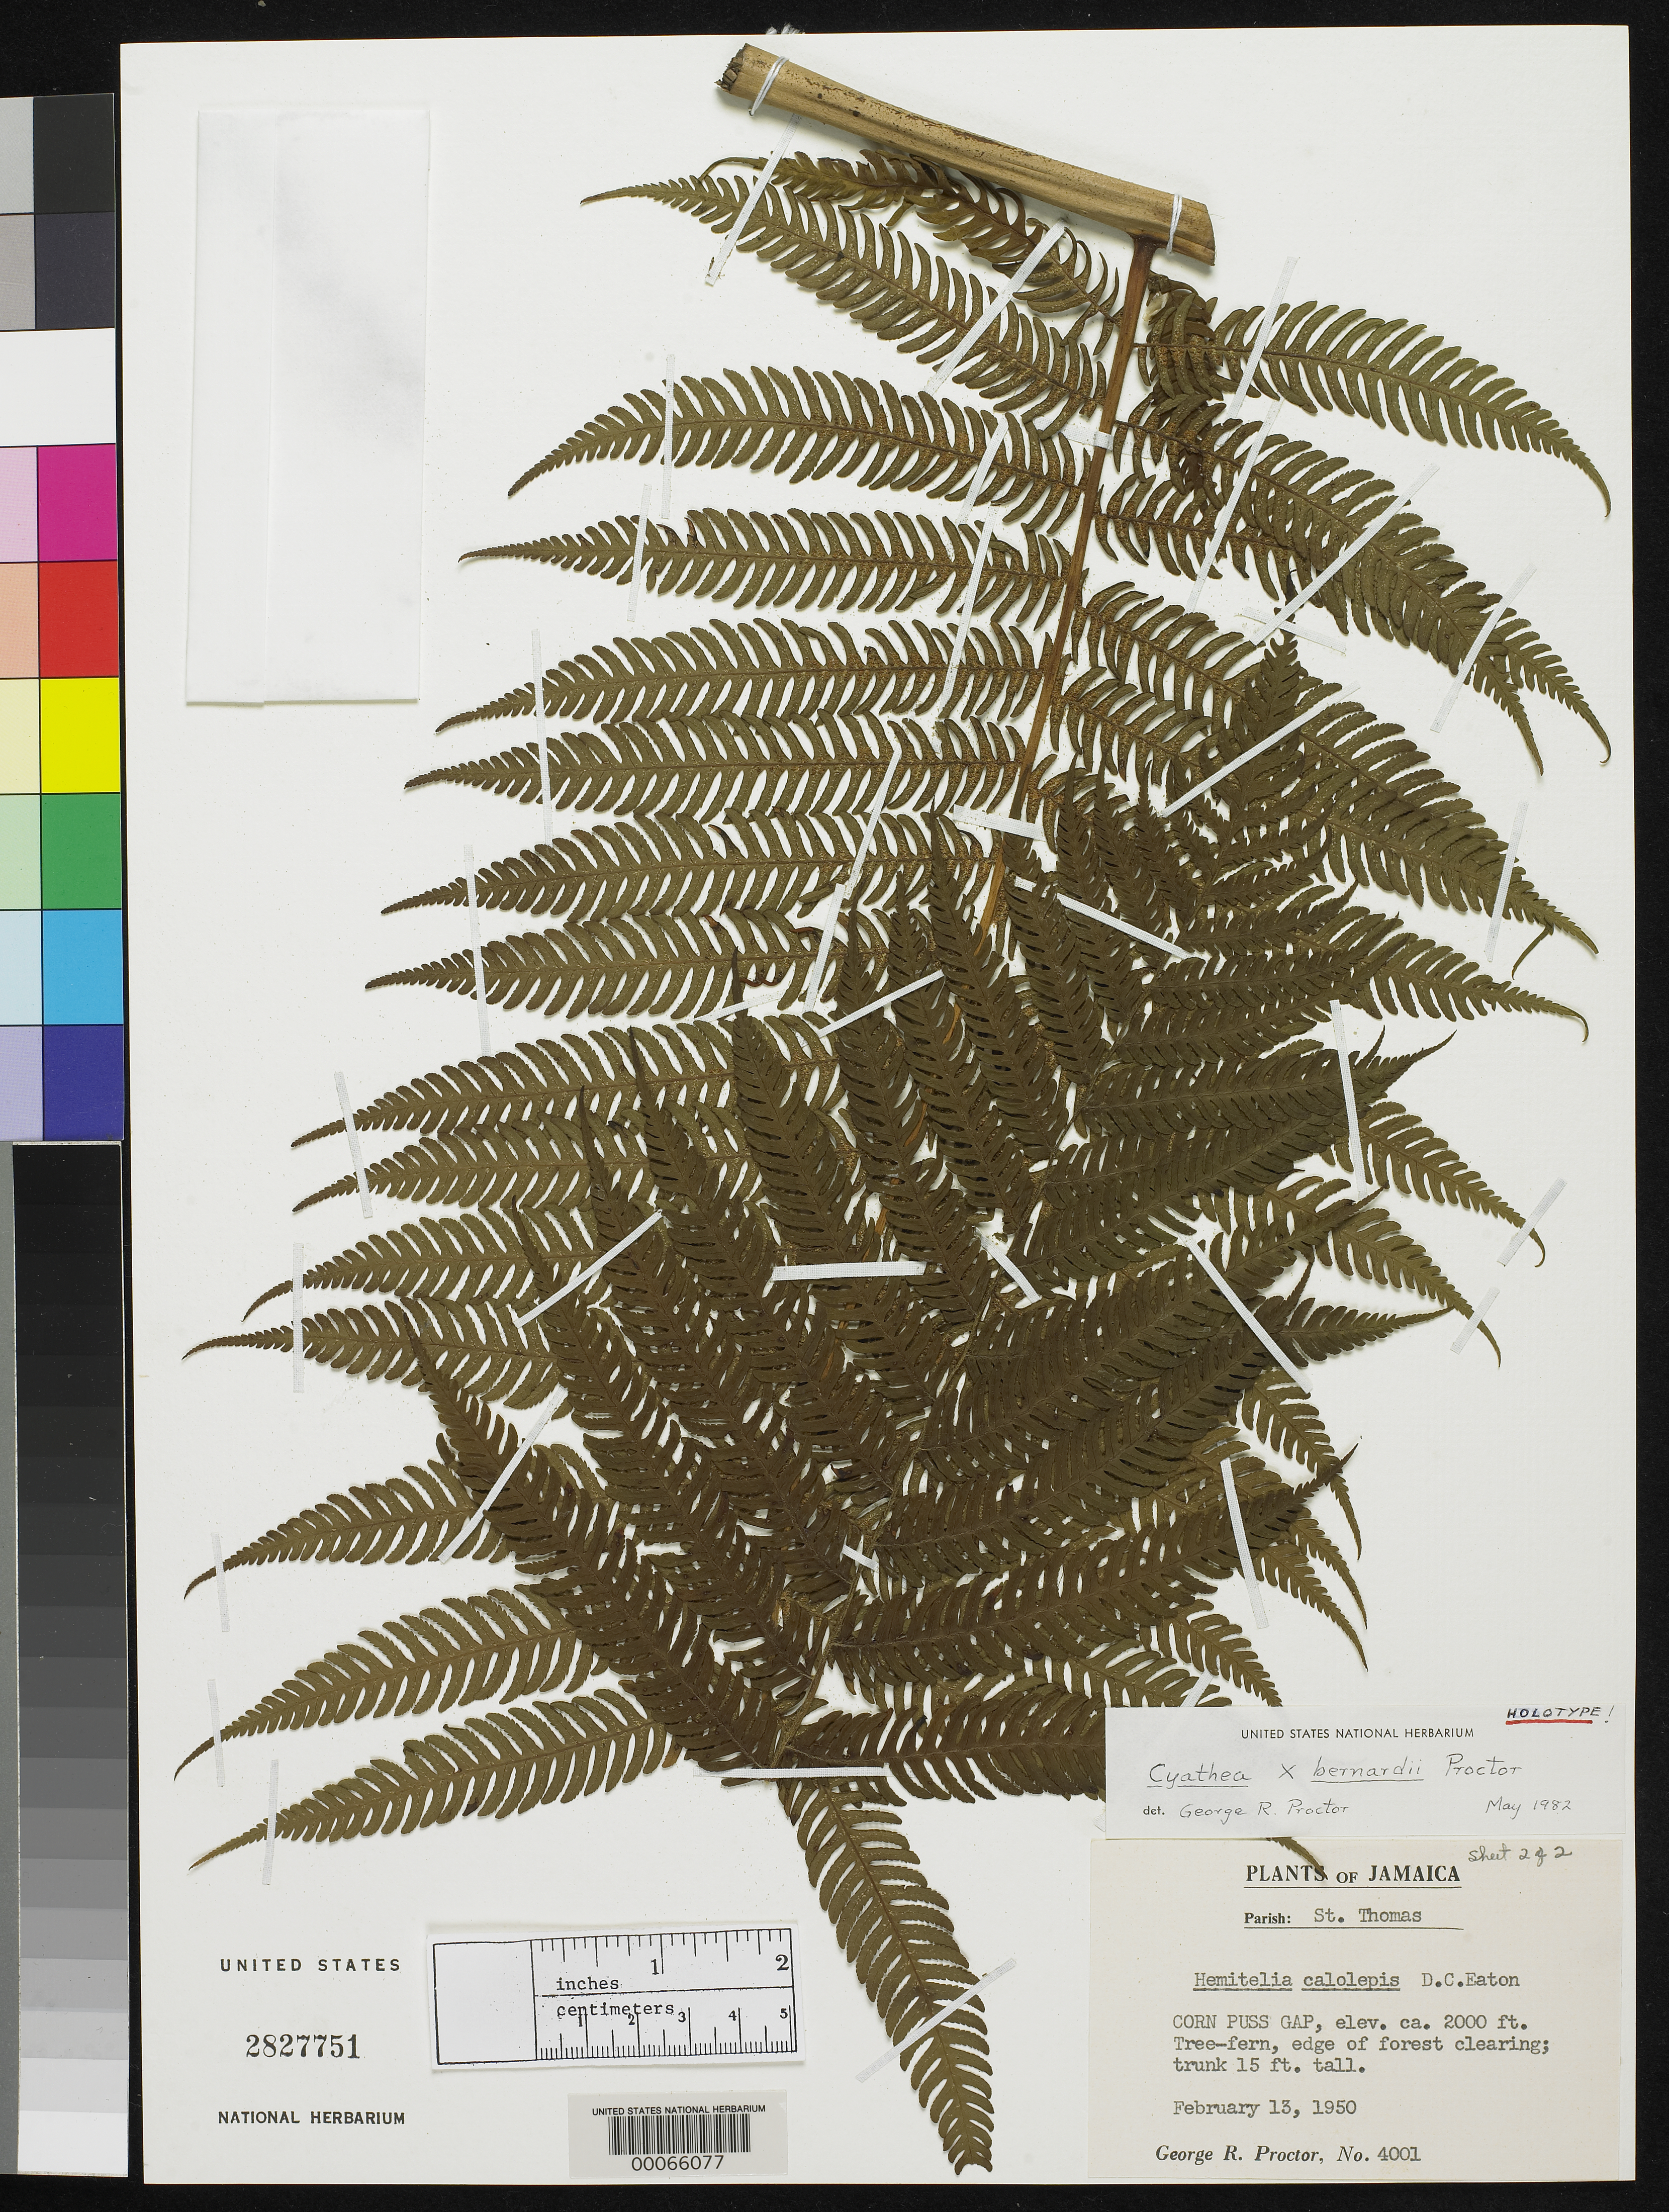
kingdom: Plantae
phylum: Tracheophyta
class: Polypodiopsida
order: Cyatheales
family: Cyatheaceae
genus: Cyathea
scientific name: Cyathea x bernardii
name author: Proctor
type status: Holotype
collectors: G. R. Proctor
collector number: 4001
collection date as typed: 13 Feb 1950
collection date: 1950-02-13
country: Jamaica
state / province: Saint Thomas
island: Greater Antilles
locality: Corn Puss Gap.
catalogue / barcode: US 2827751